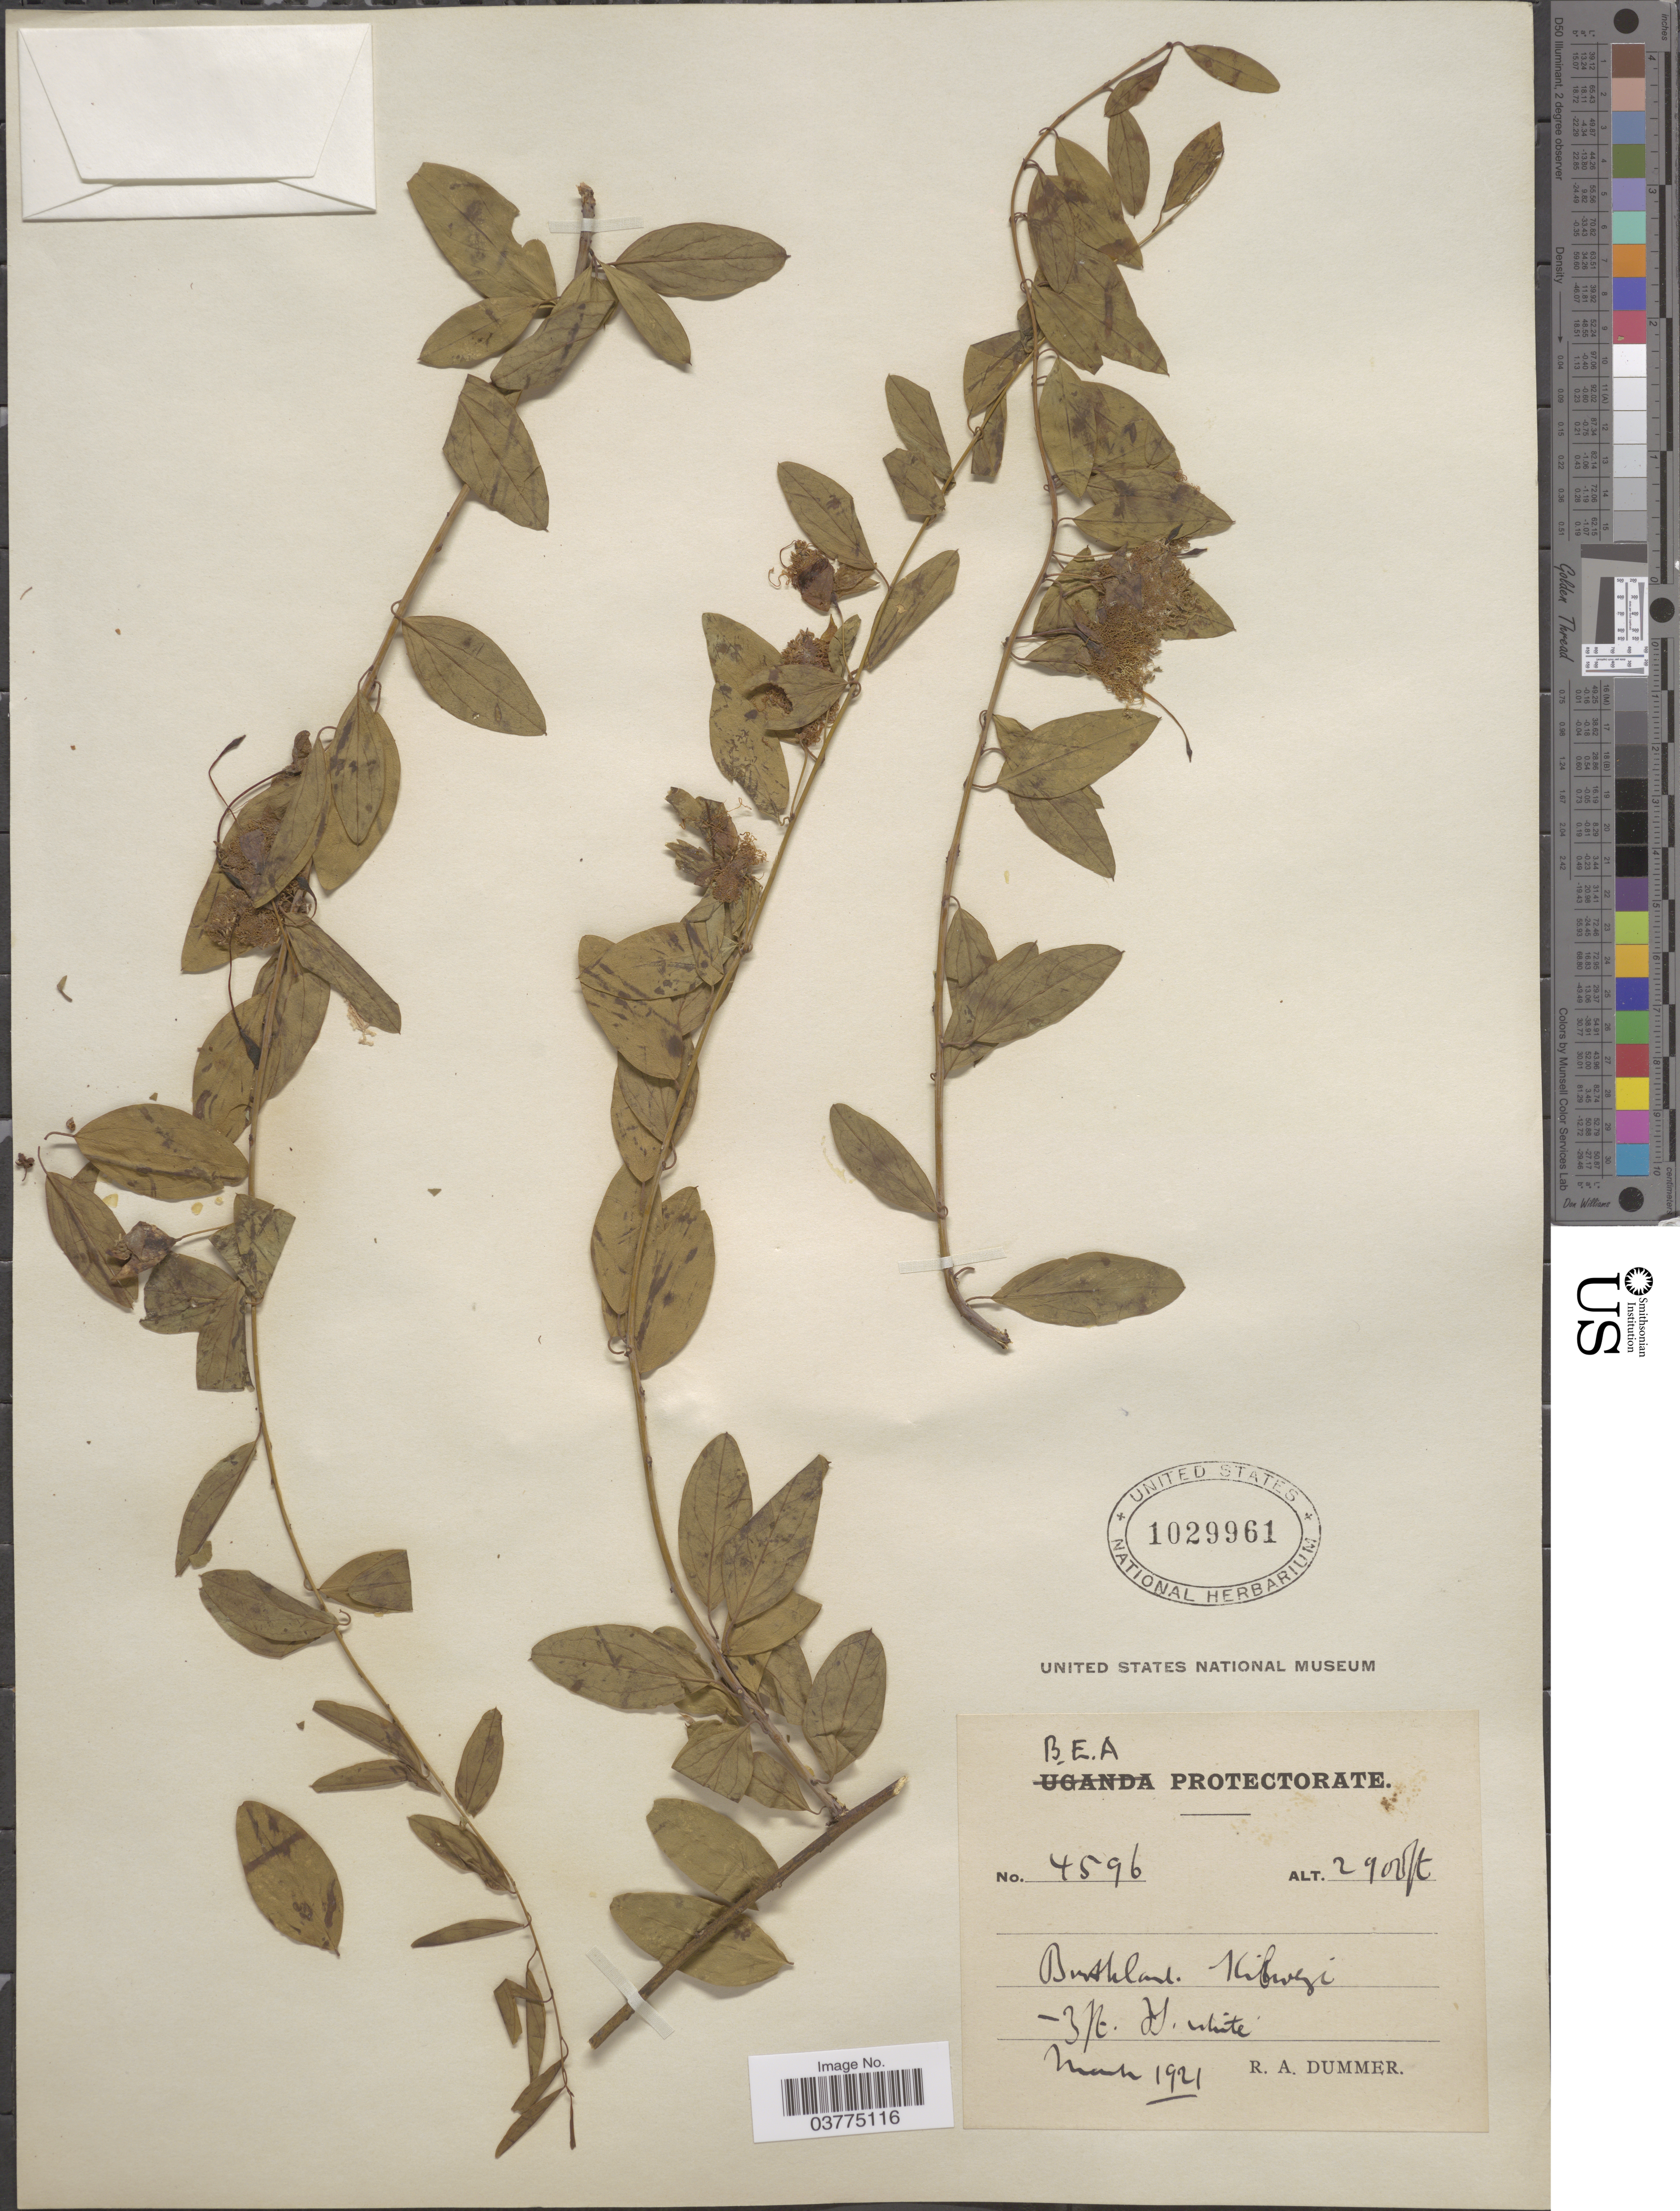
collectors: R. Dümmer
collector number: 4596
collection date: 1921-03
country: Kenya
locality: B.E.A. Protectorate. Kibwezi.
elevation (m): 884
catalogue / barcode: US 1029961